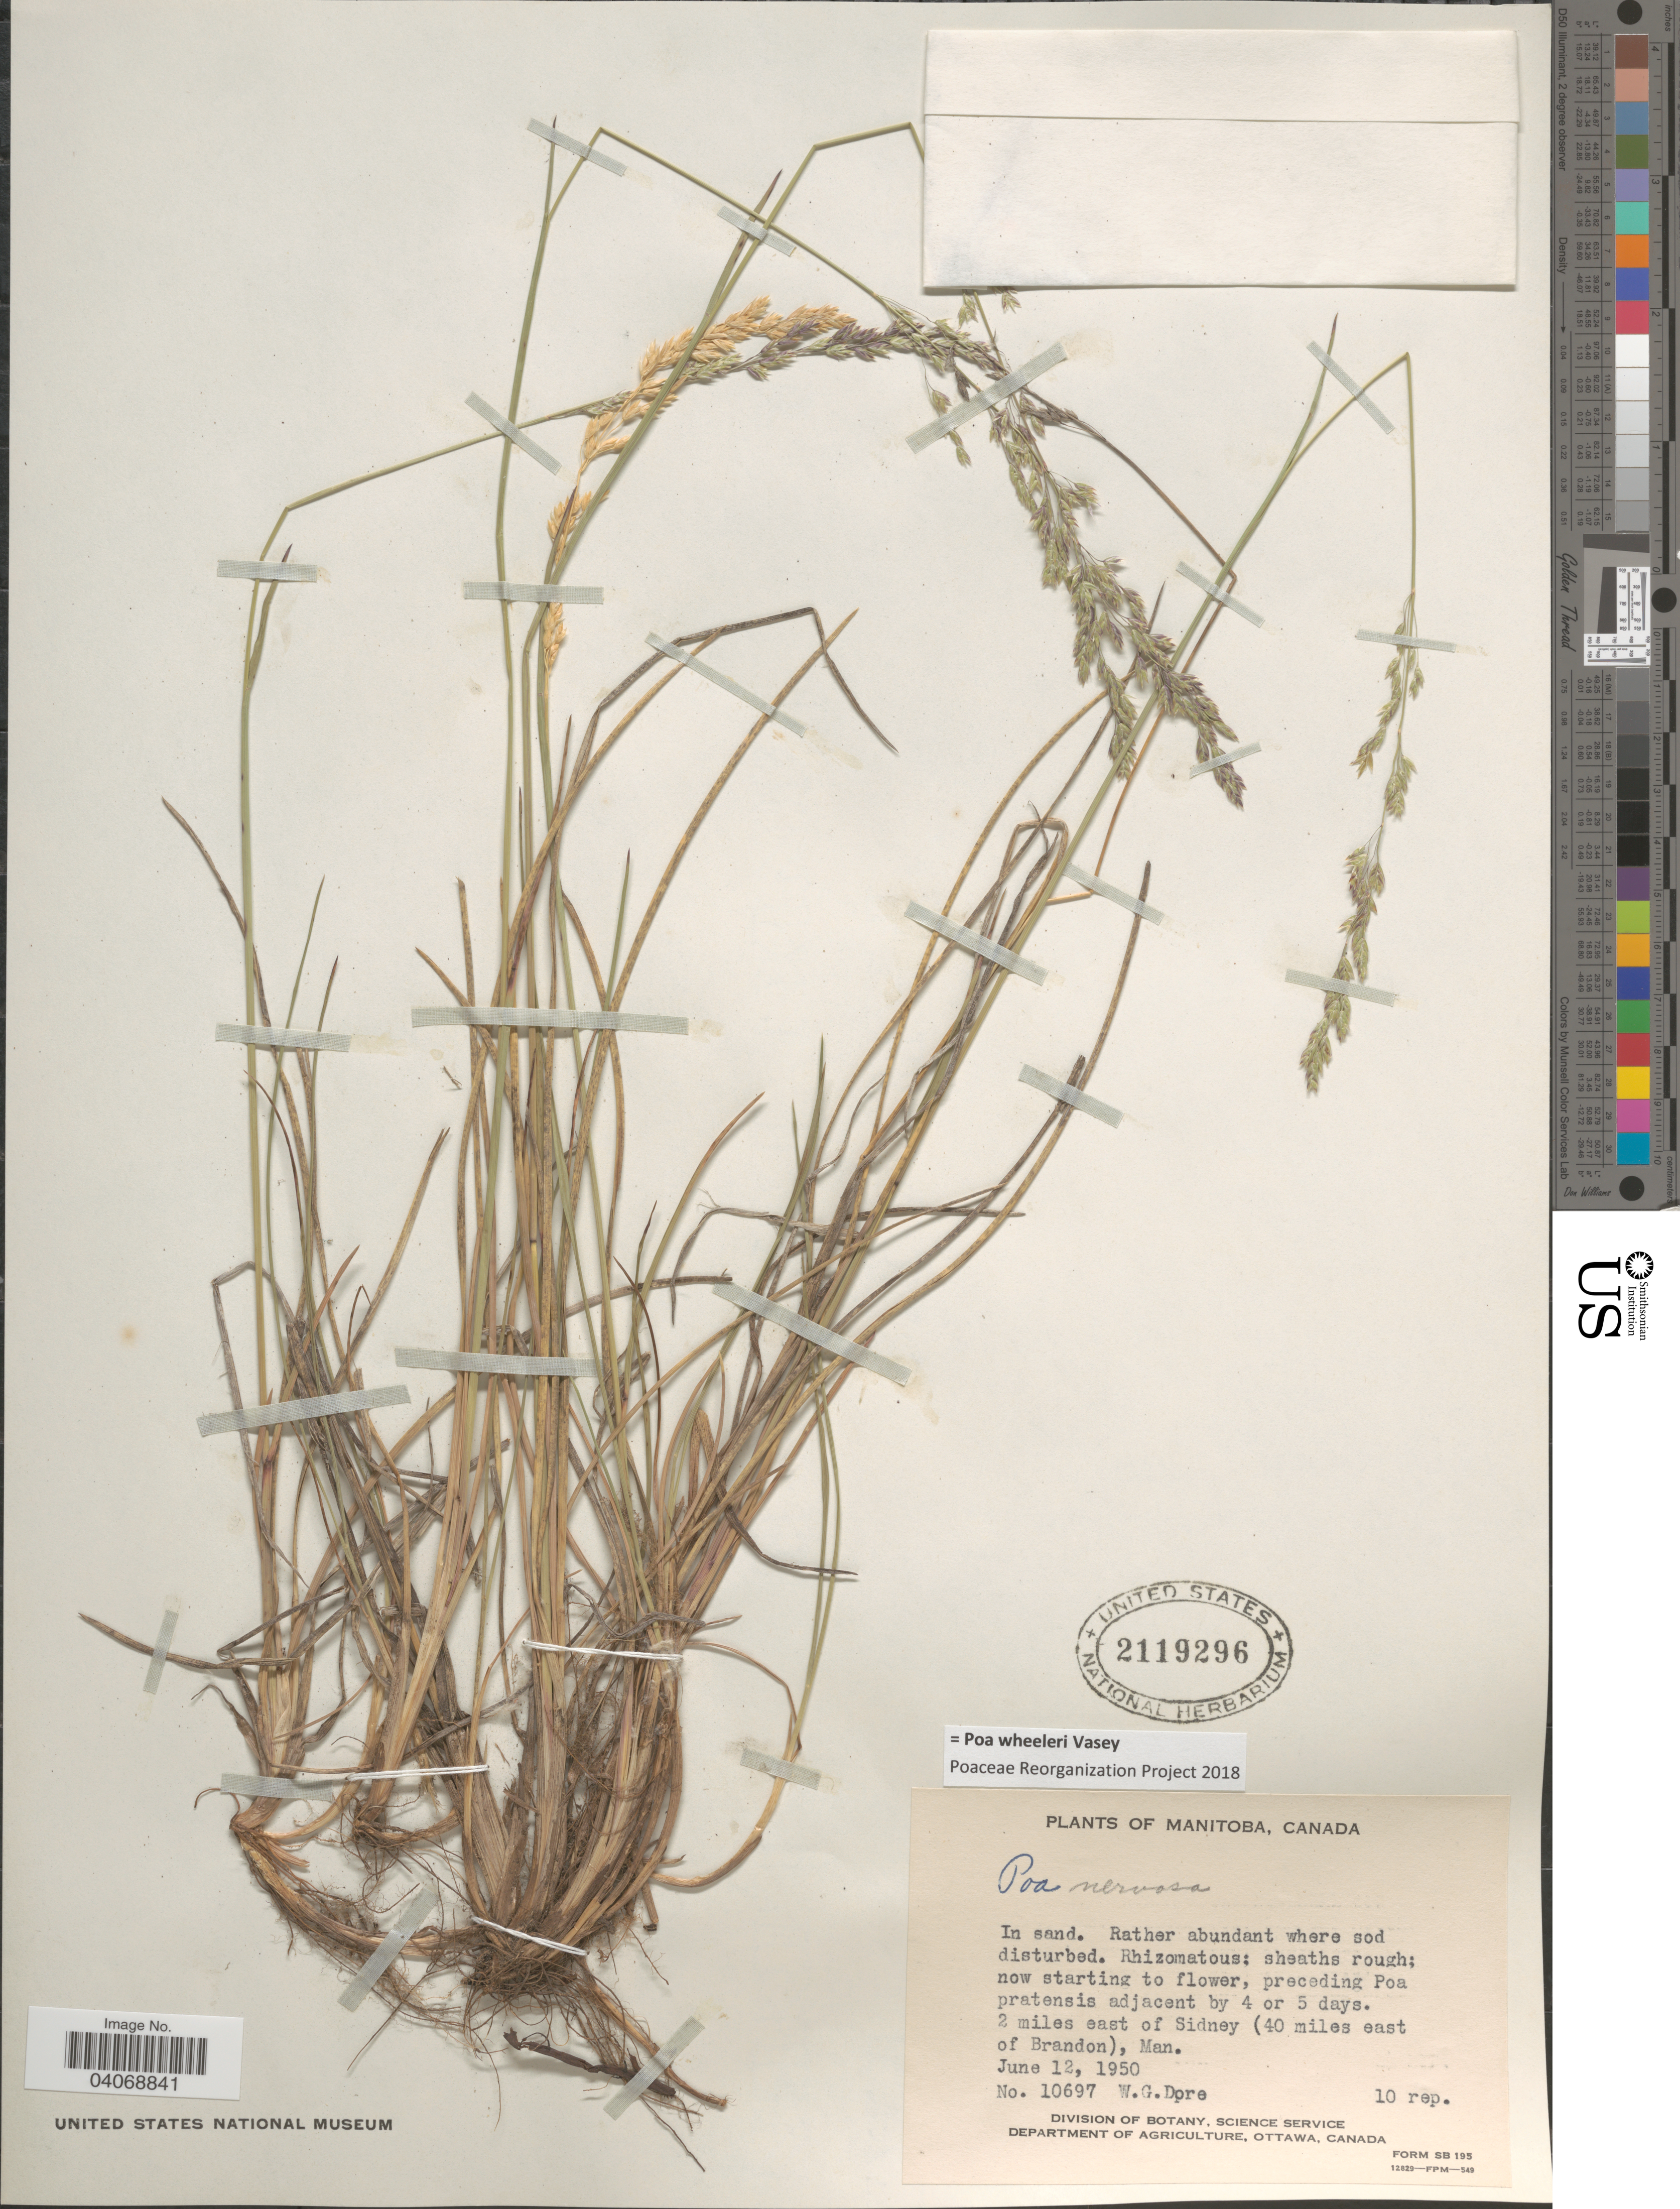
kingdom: Plantae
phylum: Tracheophyta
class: Liliopsida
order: Poales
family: Poaceae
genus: Poa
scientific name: Poa wheeleri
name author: Vasey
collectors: W. Dore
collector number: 10697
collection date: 1950-06-12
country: Canada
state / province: Manitoba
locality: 2 miles east of Sidney (40 miles east of Brandon).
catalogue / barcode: US 2119296